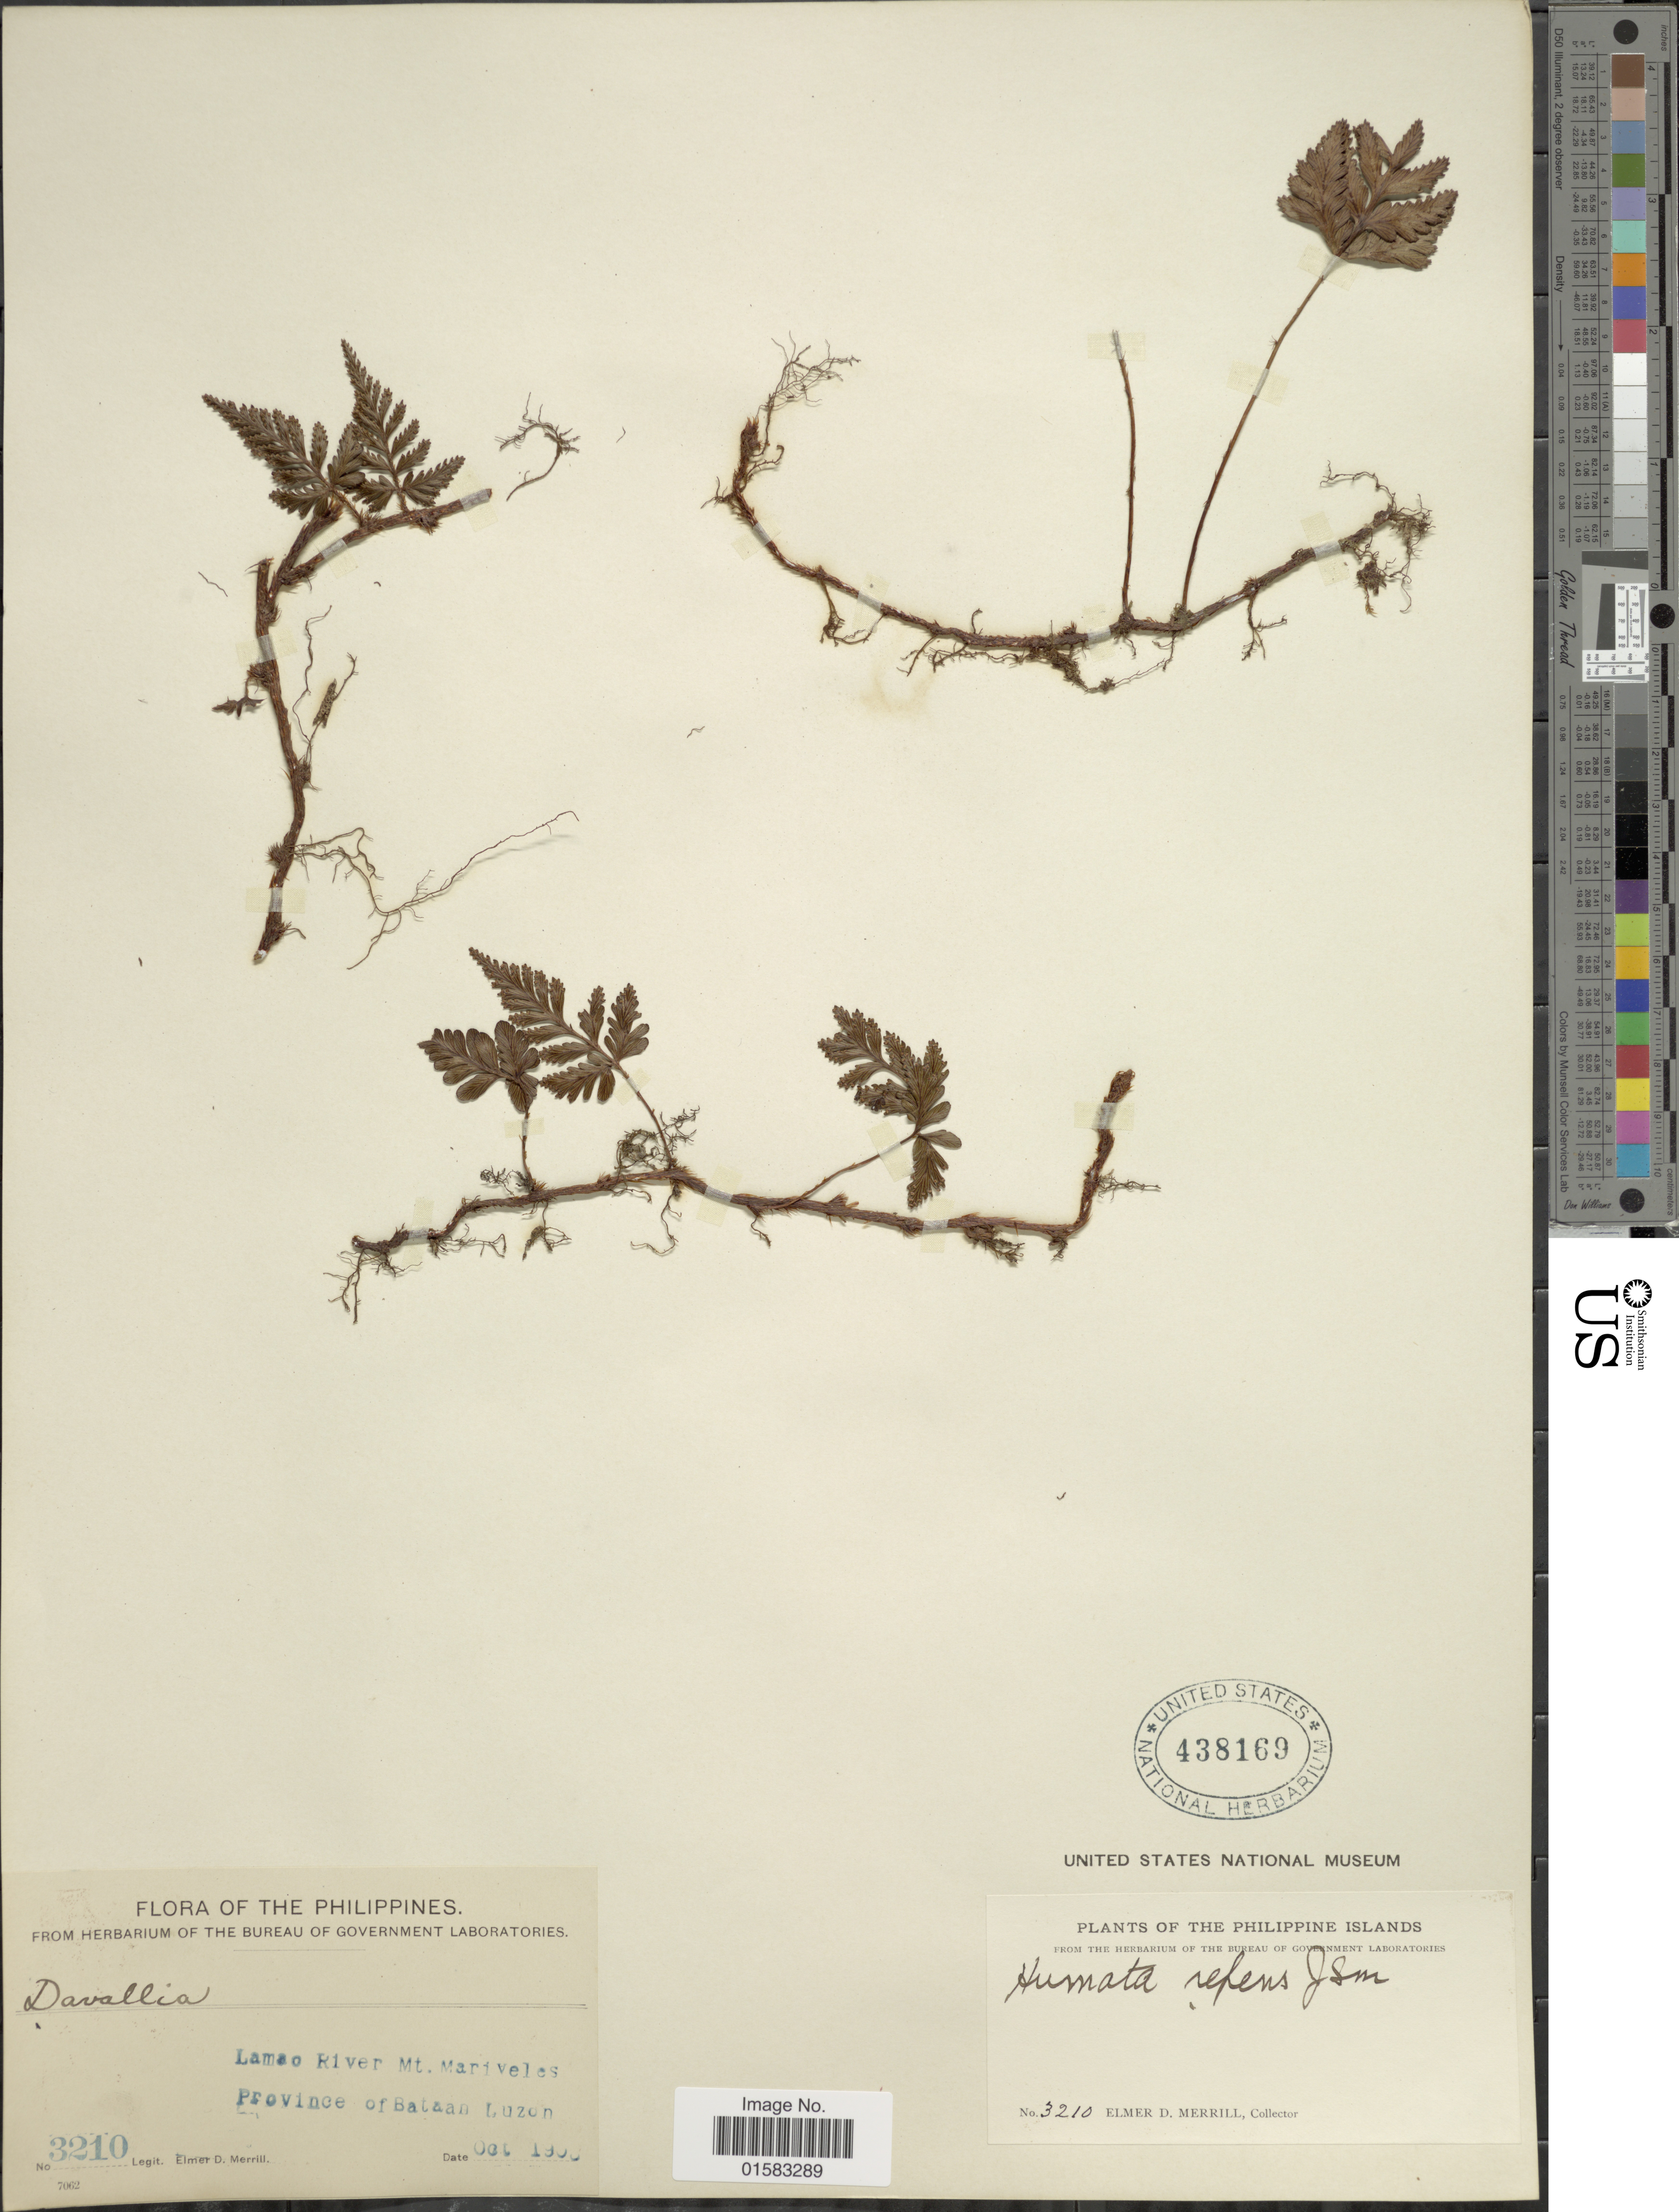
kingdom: Plantae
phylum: Tracheophyta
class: Polypodiopsida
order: Polypodiales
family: Davalliaceae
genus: Davallia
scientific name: Davallia repens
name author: (L. f.) Kuhn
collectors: E. D. Merrill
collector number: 3210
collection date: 1900-10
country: Philippines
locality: Lamao River, Mt. Mariveles, Province of Bataan, Luzon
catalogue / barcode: US 438169